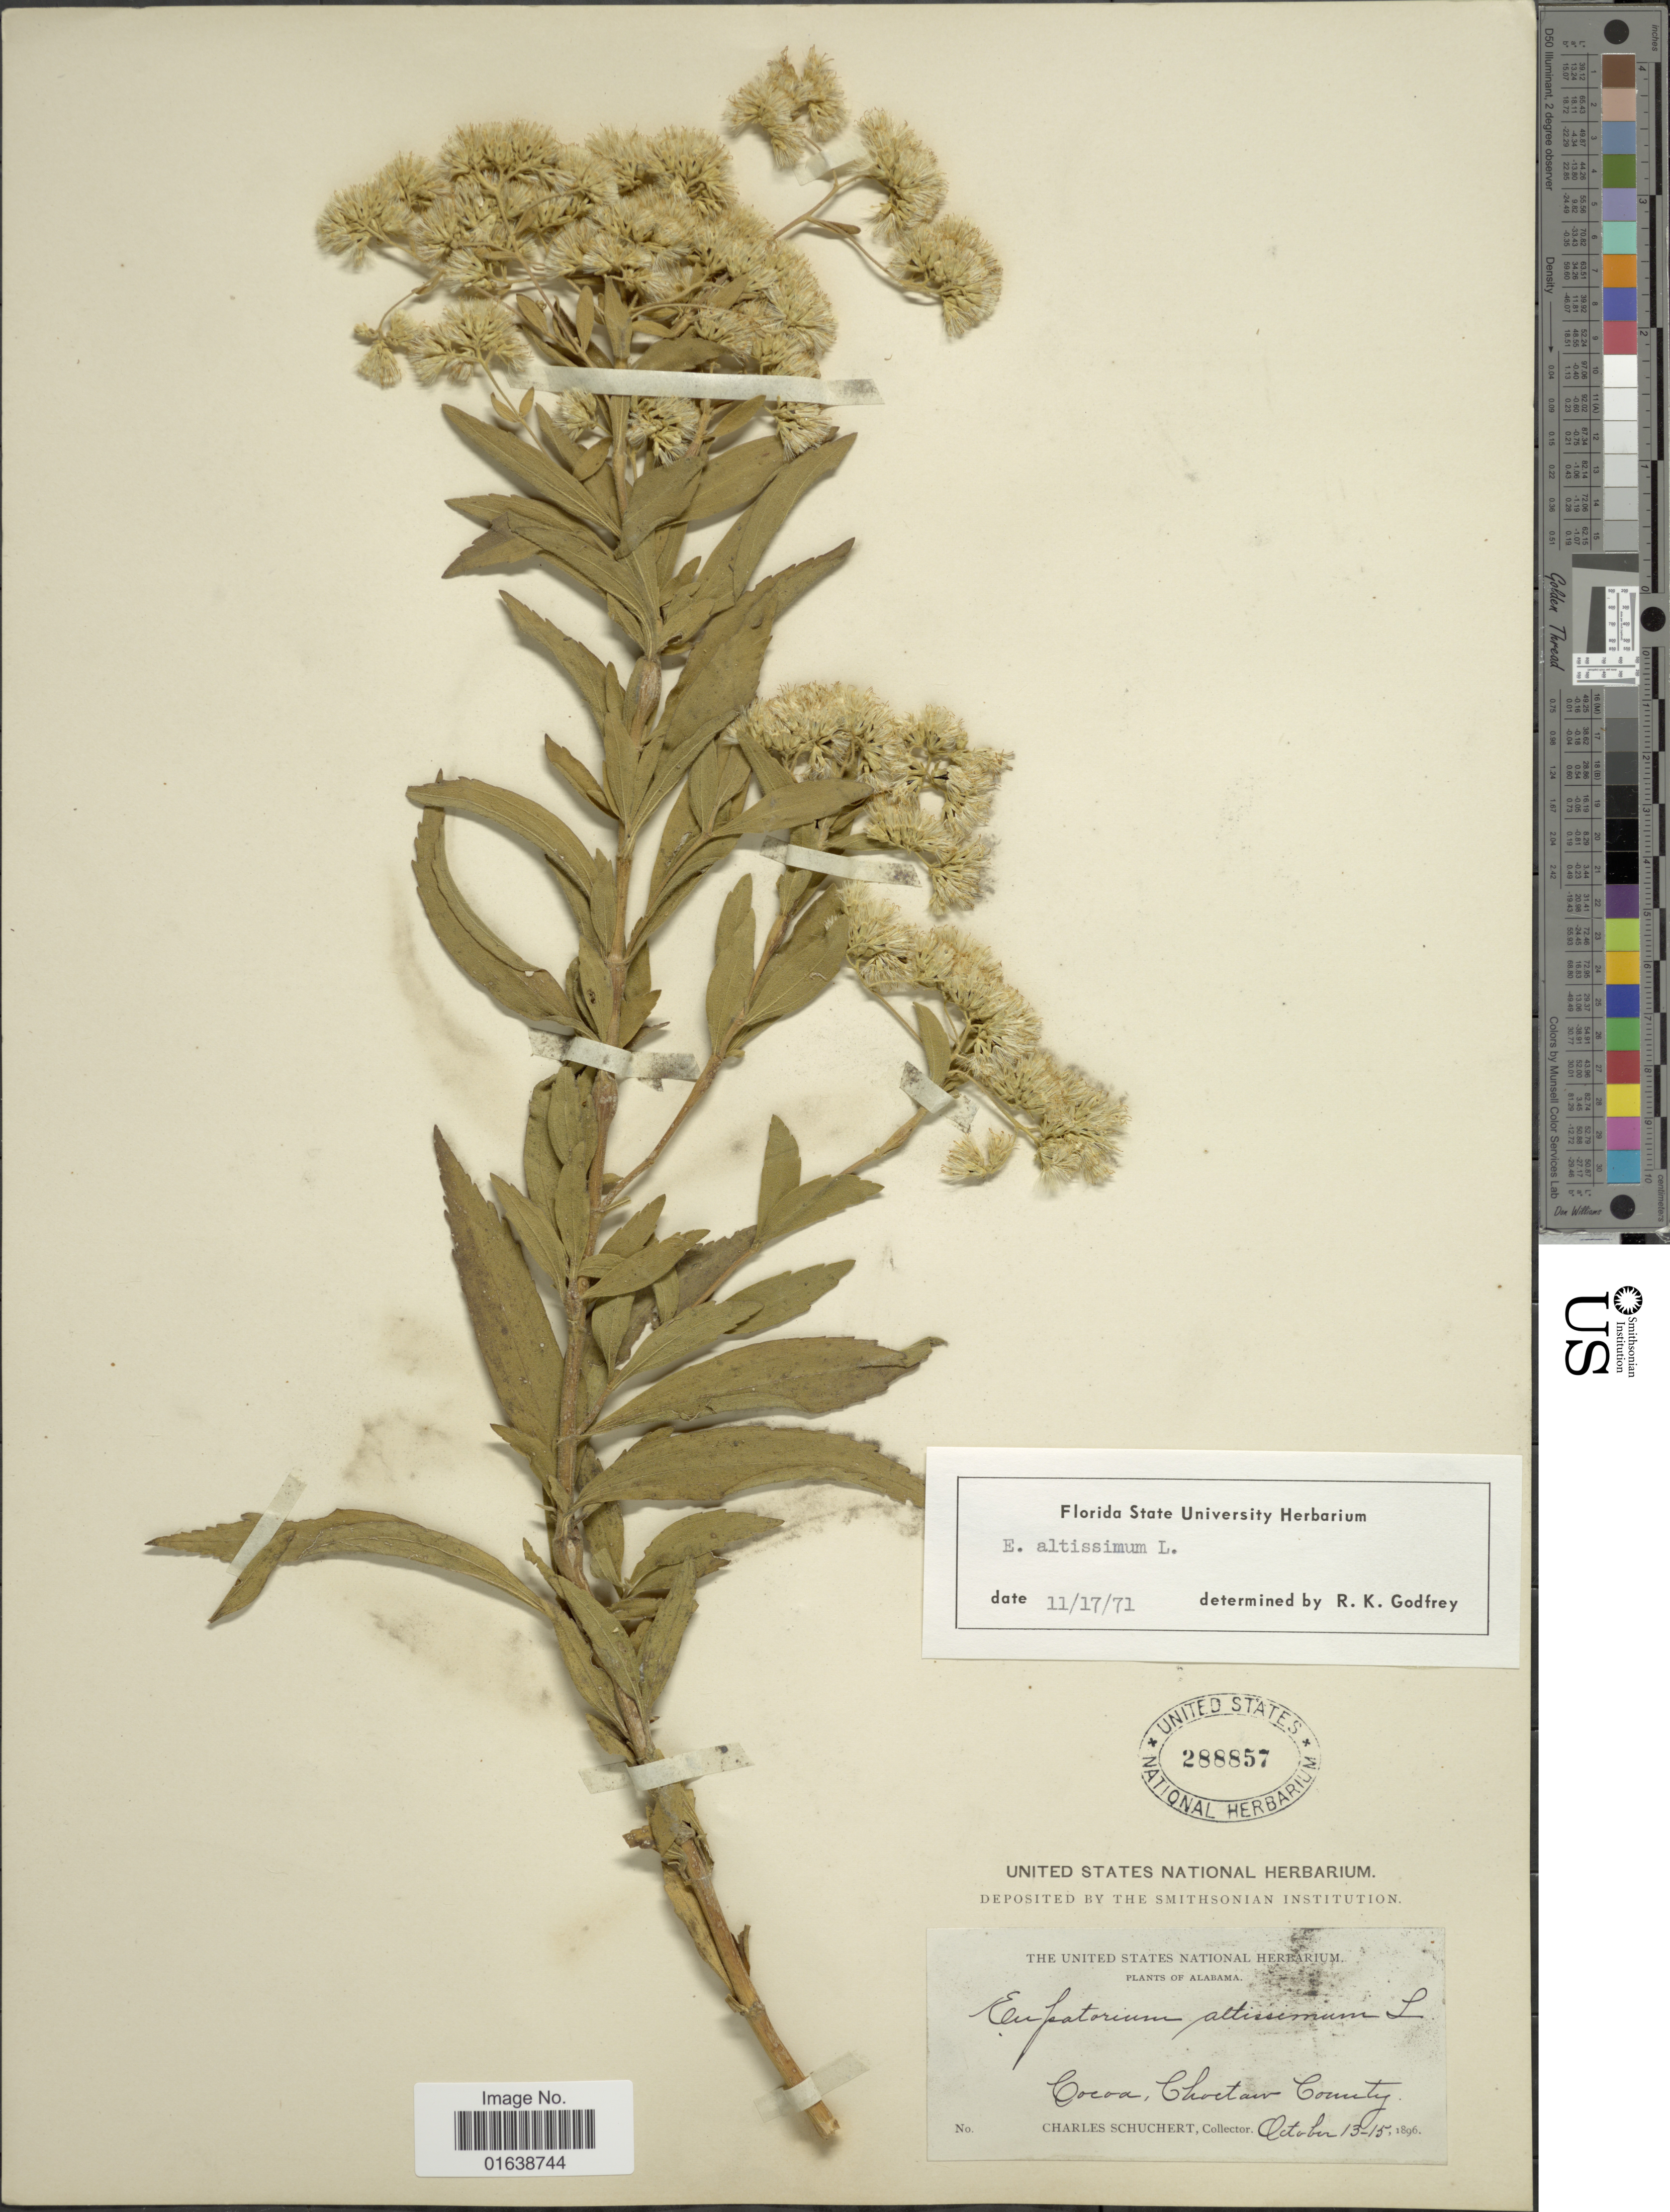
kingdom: Plantae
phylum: Tracheophyta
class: Magnoliopsida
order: Asterales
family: Asteraceae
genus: Eupatorium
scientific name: Eupatorium altissimum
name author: L.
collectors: C. Schuchert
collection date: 1896-10-13/1896-10-15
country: United States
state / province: Alabama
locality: Cocoa, Choctaw Co.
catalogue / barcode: US 288857